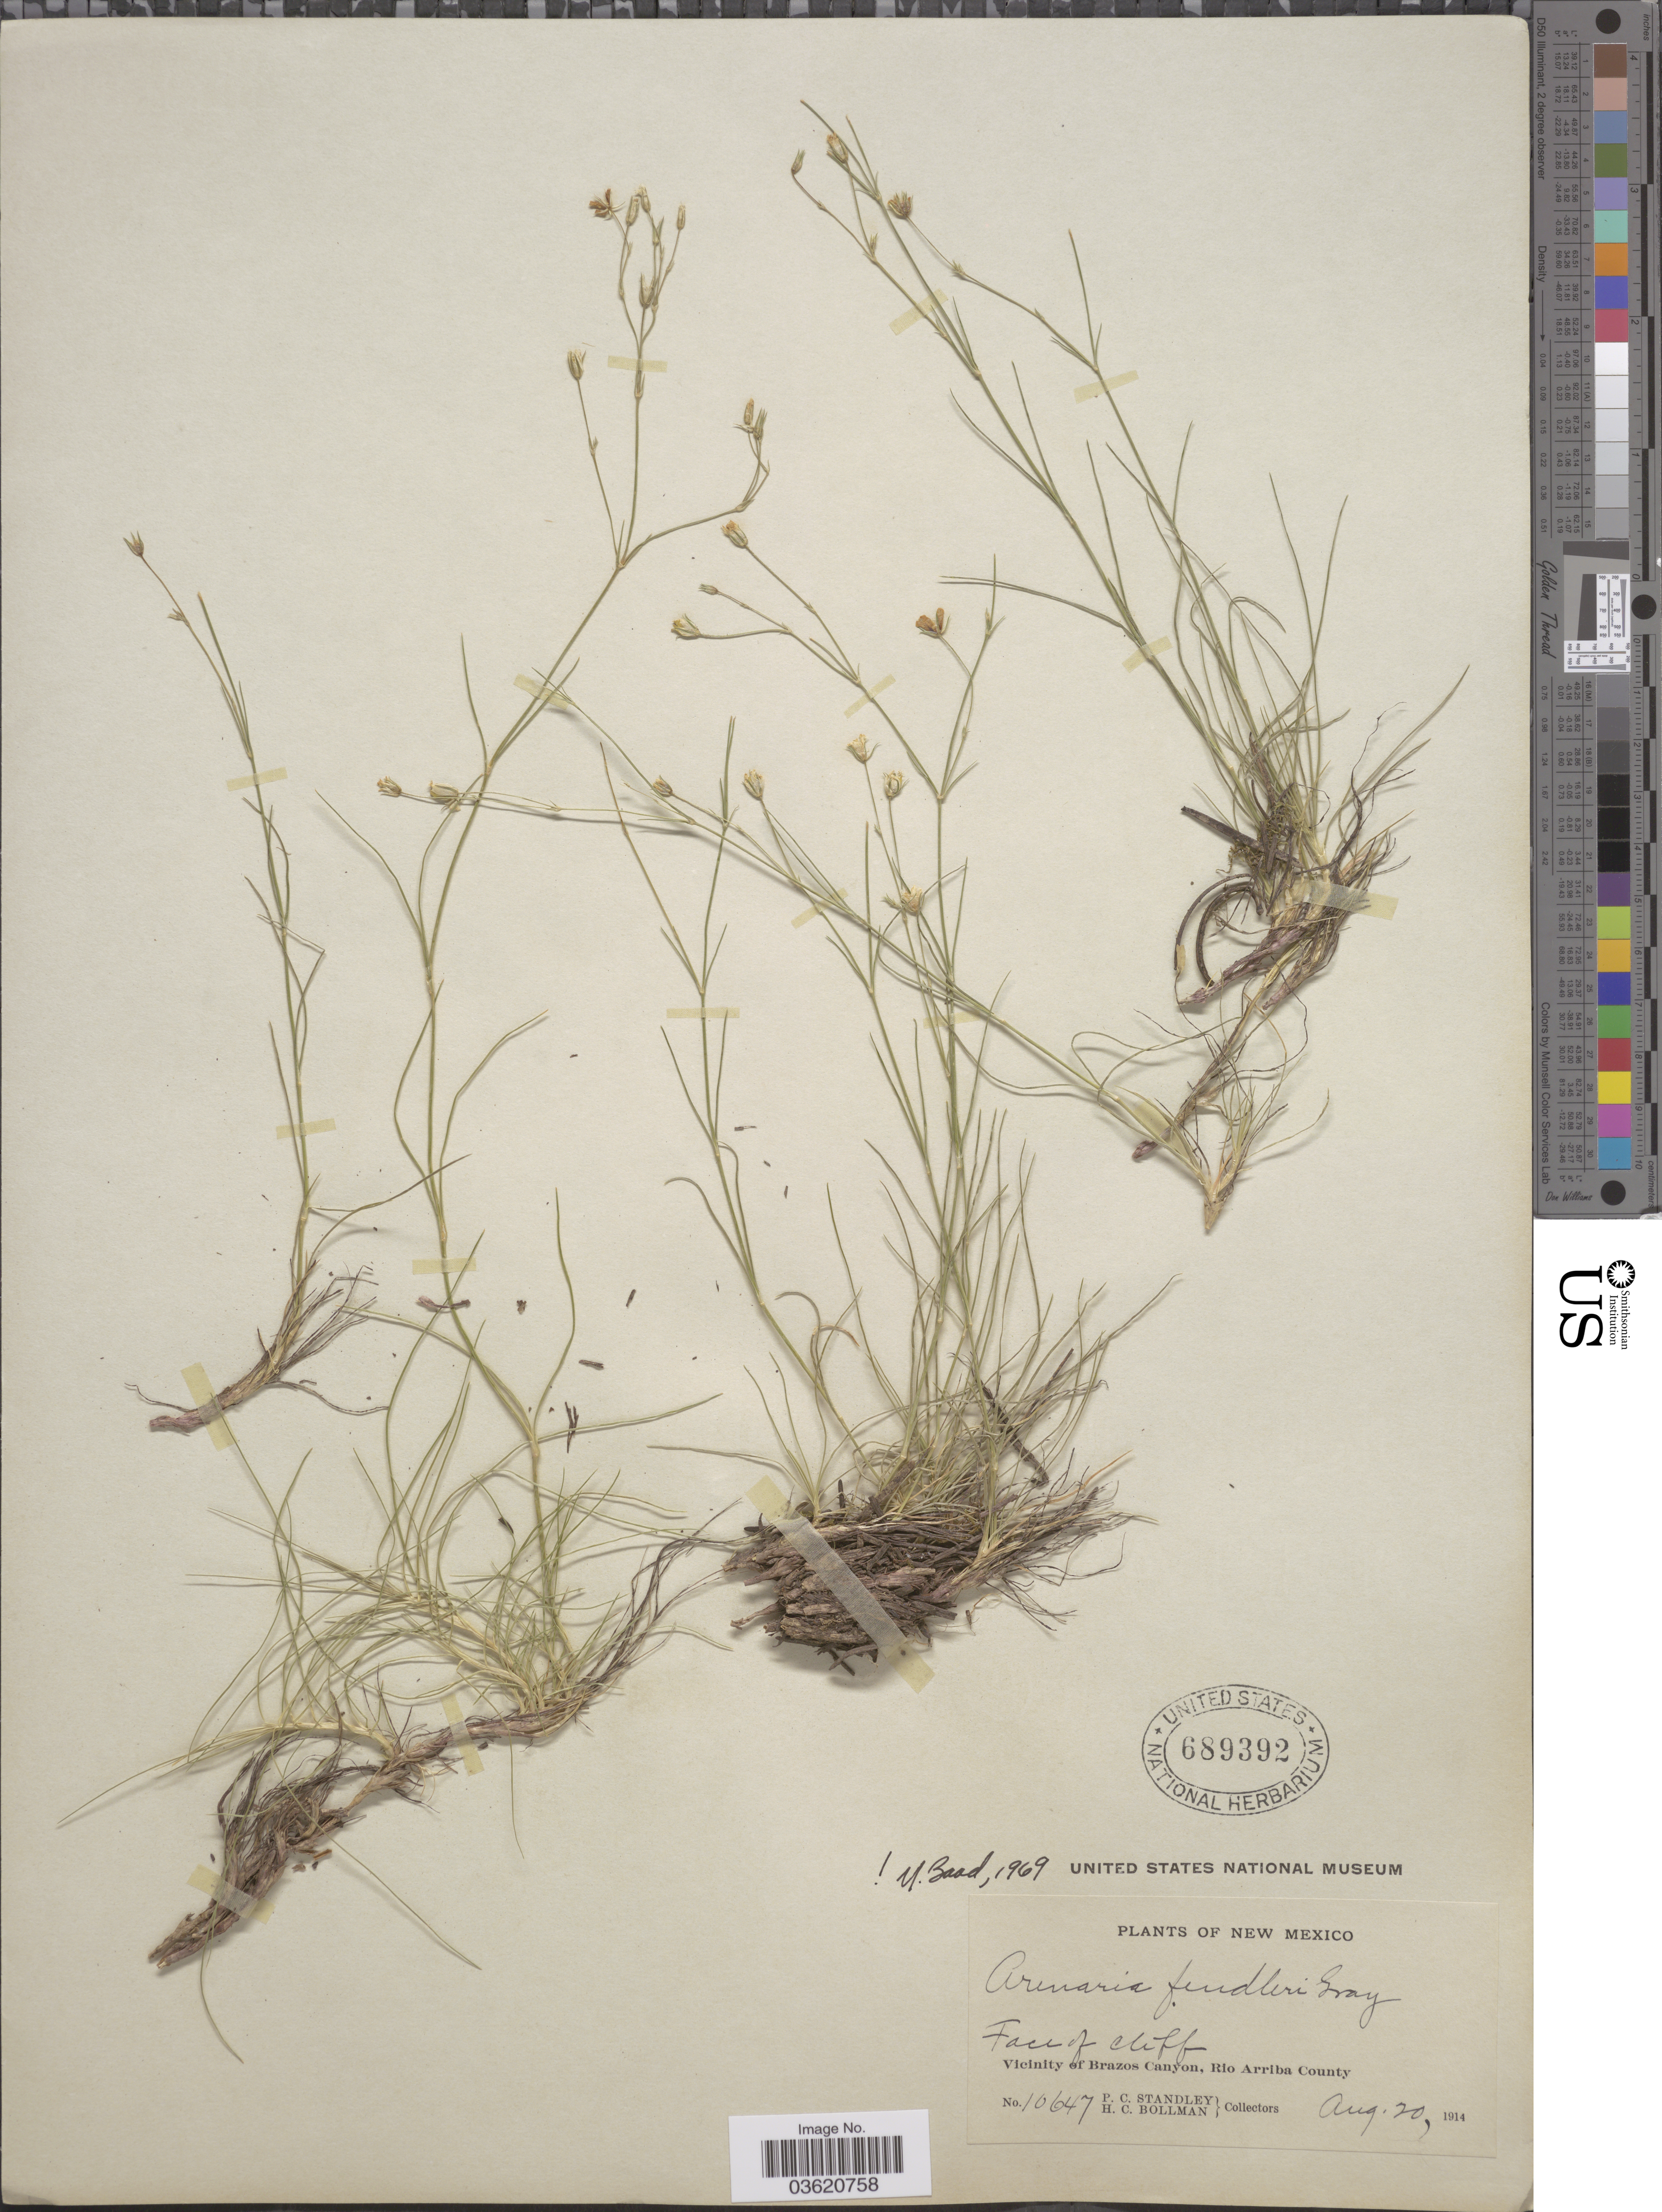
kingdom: Plantae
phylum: Tracheophyta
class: Magnoliopsida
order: Caryophyllales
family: Caryophyllaceae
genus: Eremogone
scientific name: Eremogone fendleri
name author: (A. Gray) Ikonn.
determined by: U.S. National Herbarium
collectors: P. C. Standley & H. C. Bollman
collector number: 10647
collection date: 1914-08-20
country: United States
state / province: New Mexico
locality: Face of cliff. Vicinity of Brazos Canyon, Rio Arriba County.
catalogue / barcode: US 689392